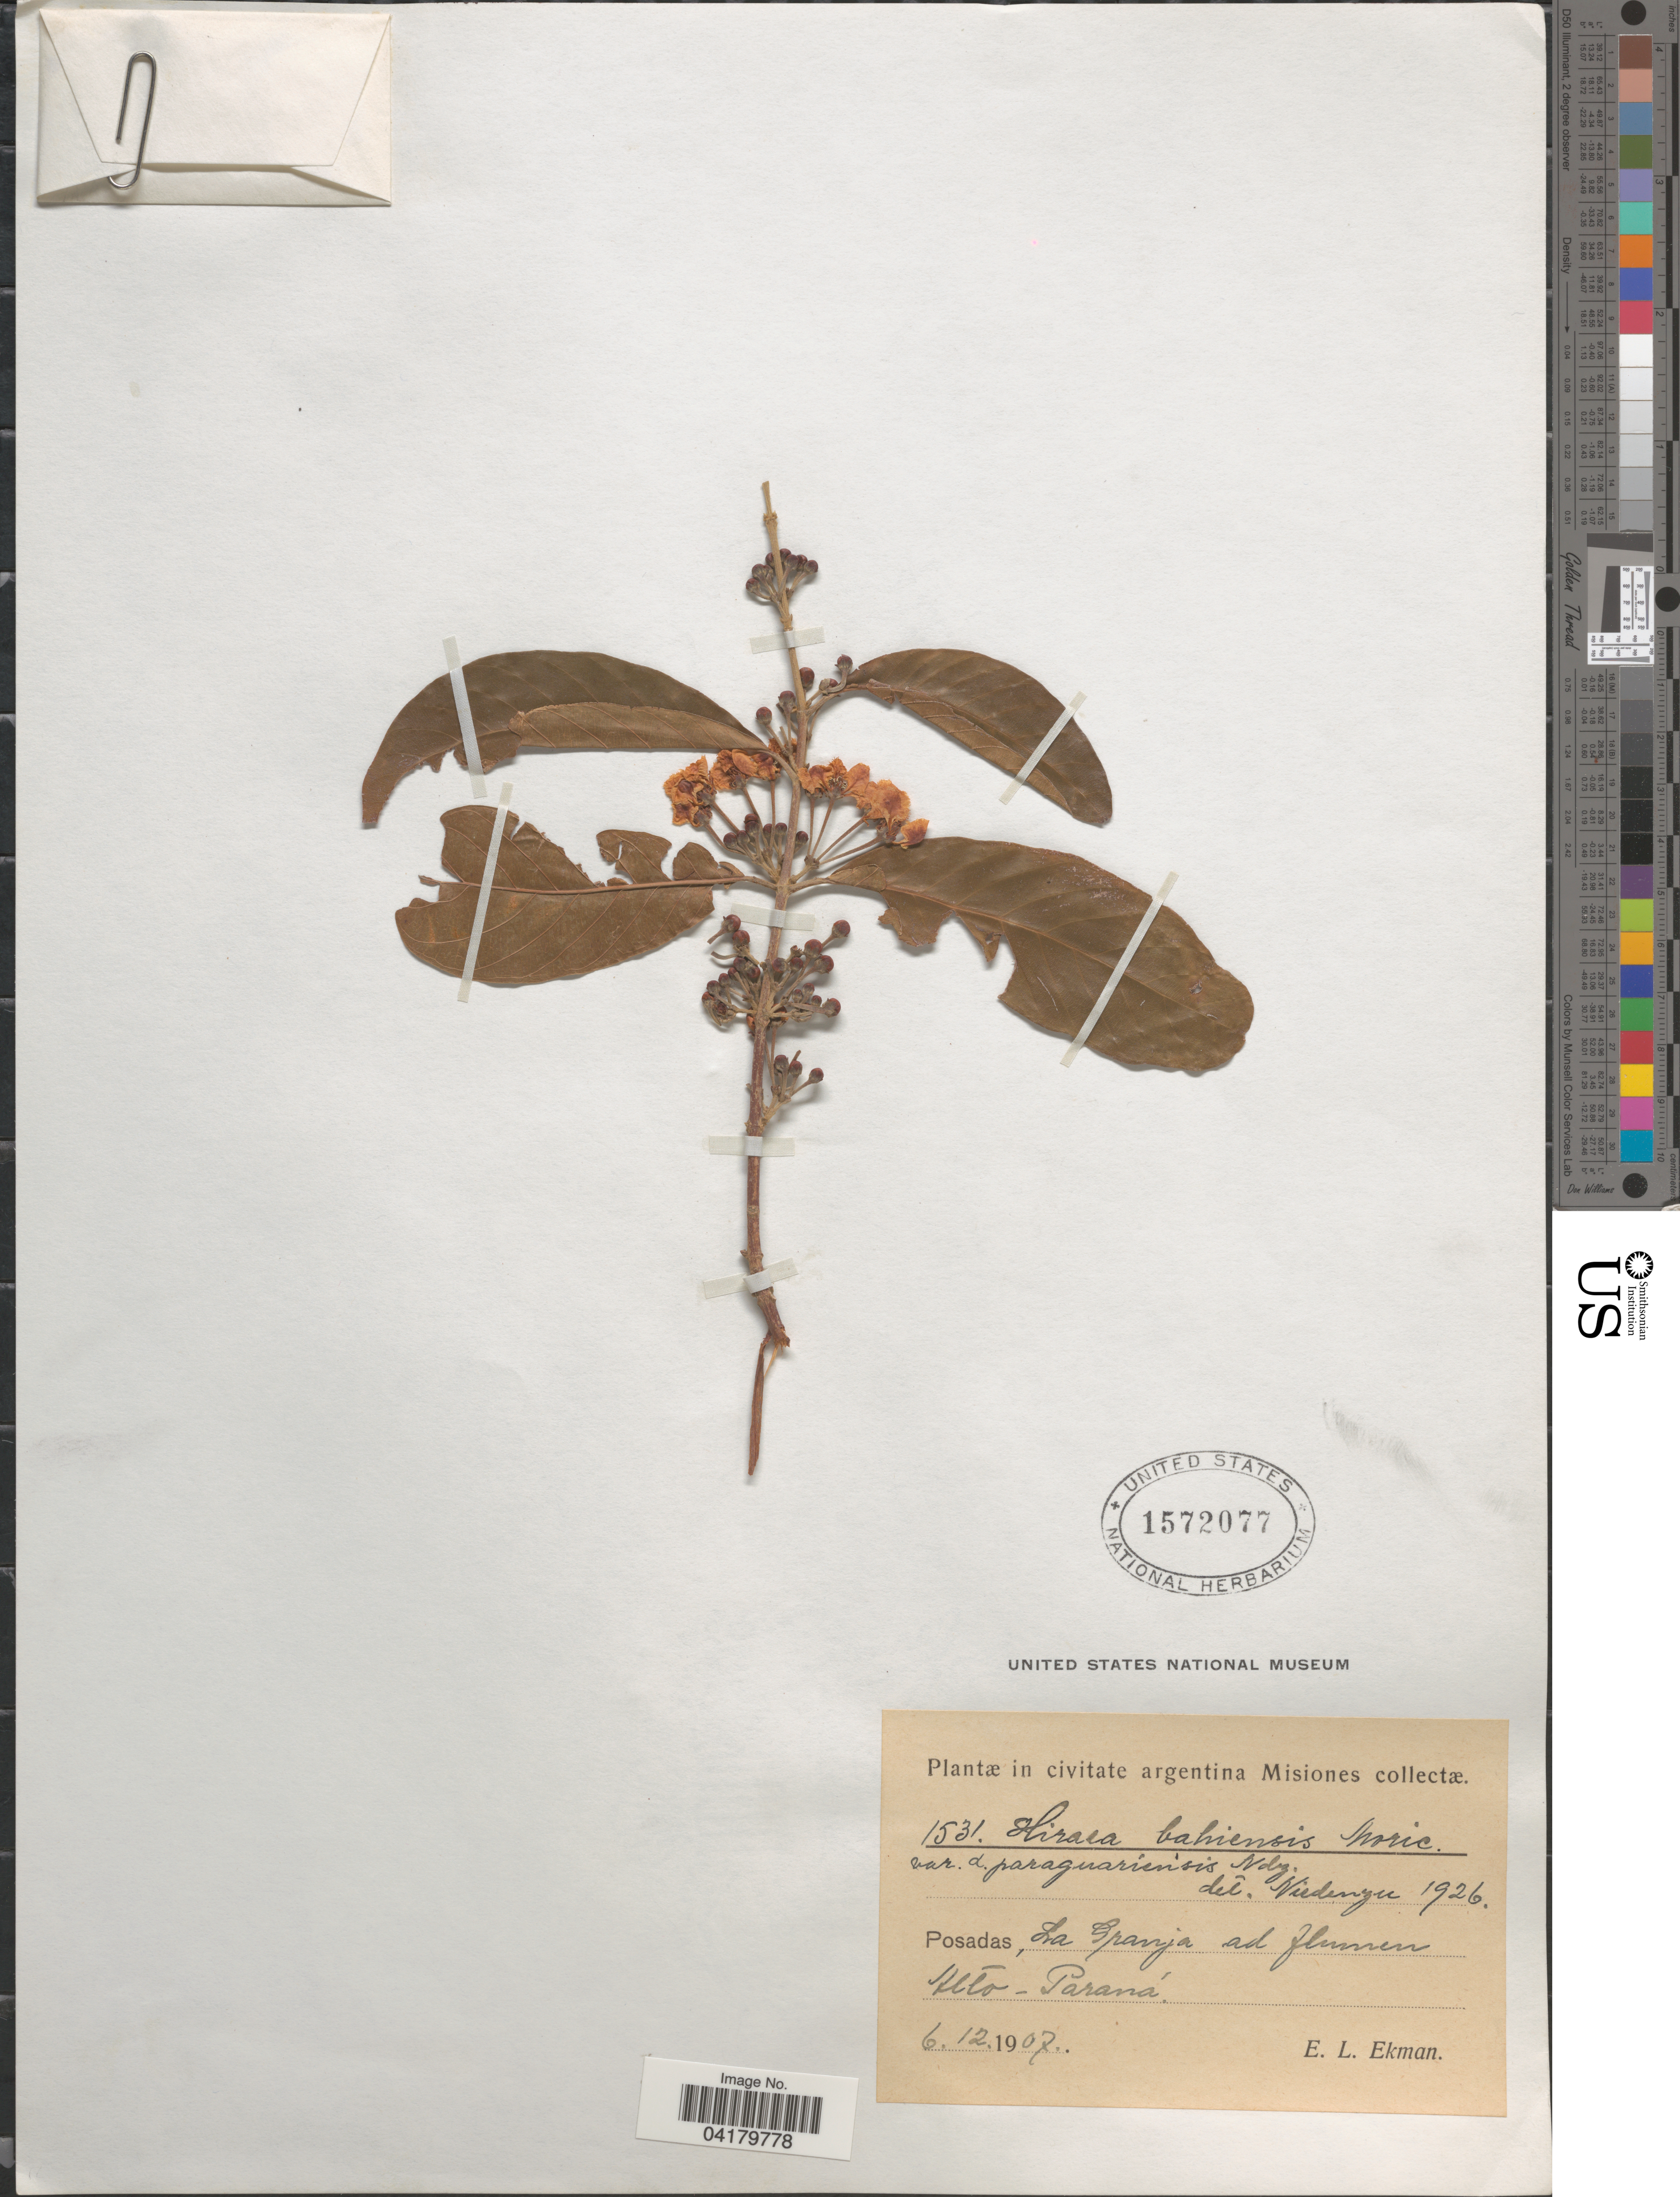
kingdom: Plantae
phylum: Tracheophyta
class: Magnoliopsida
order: Malpighiales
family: Malpighiaceae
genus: Hiraea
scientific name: Hiraea bahiensis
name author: Moric.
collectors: E. L. Ekman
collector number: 1531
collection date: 1907-12-06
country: Argentina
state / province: Misiones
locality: Posadas, La Spanja ad flumen Alto-Paraná.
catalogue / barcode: US 1572077